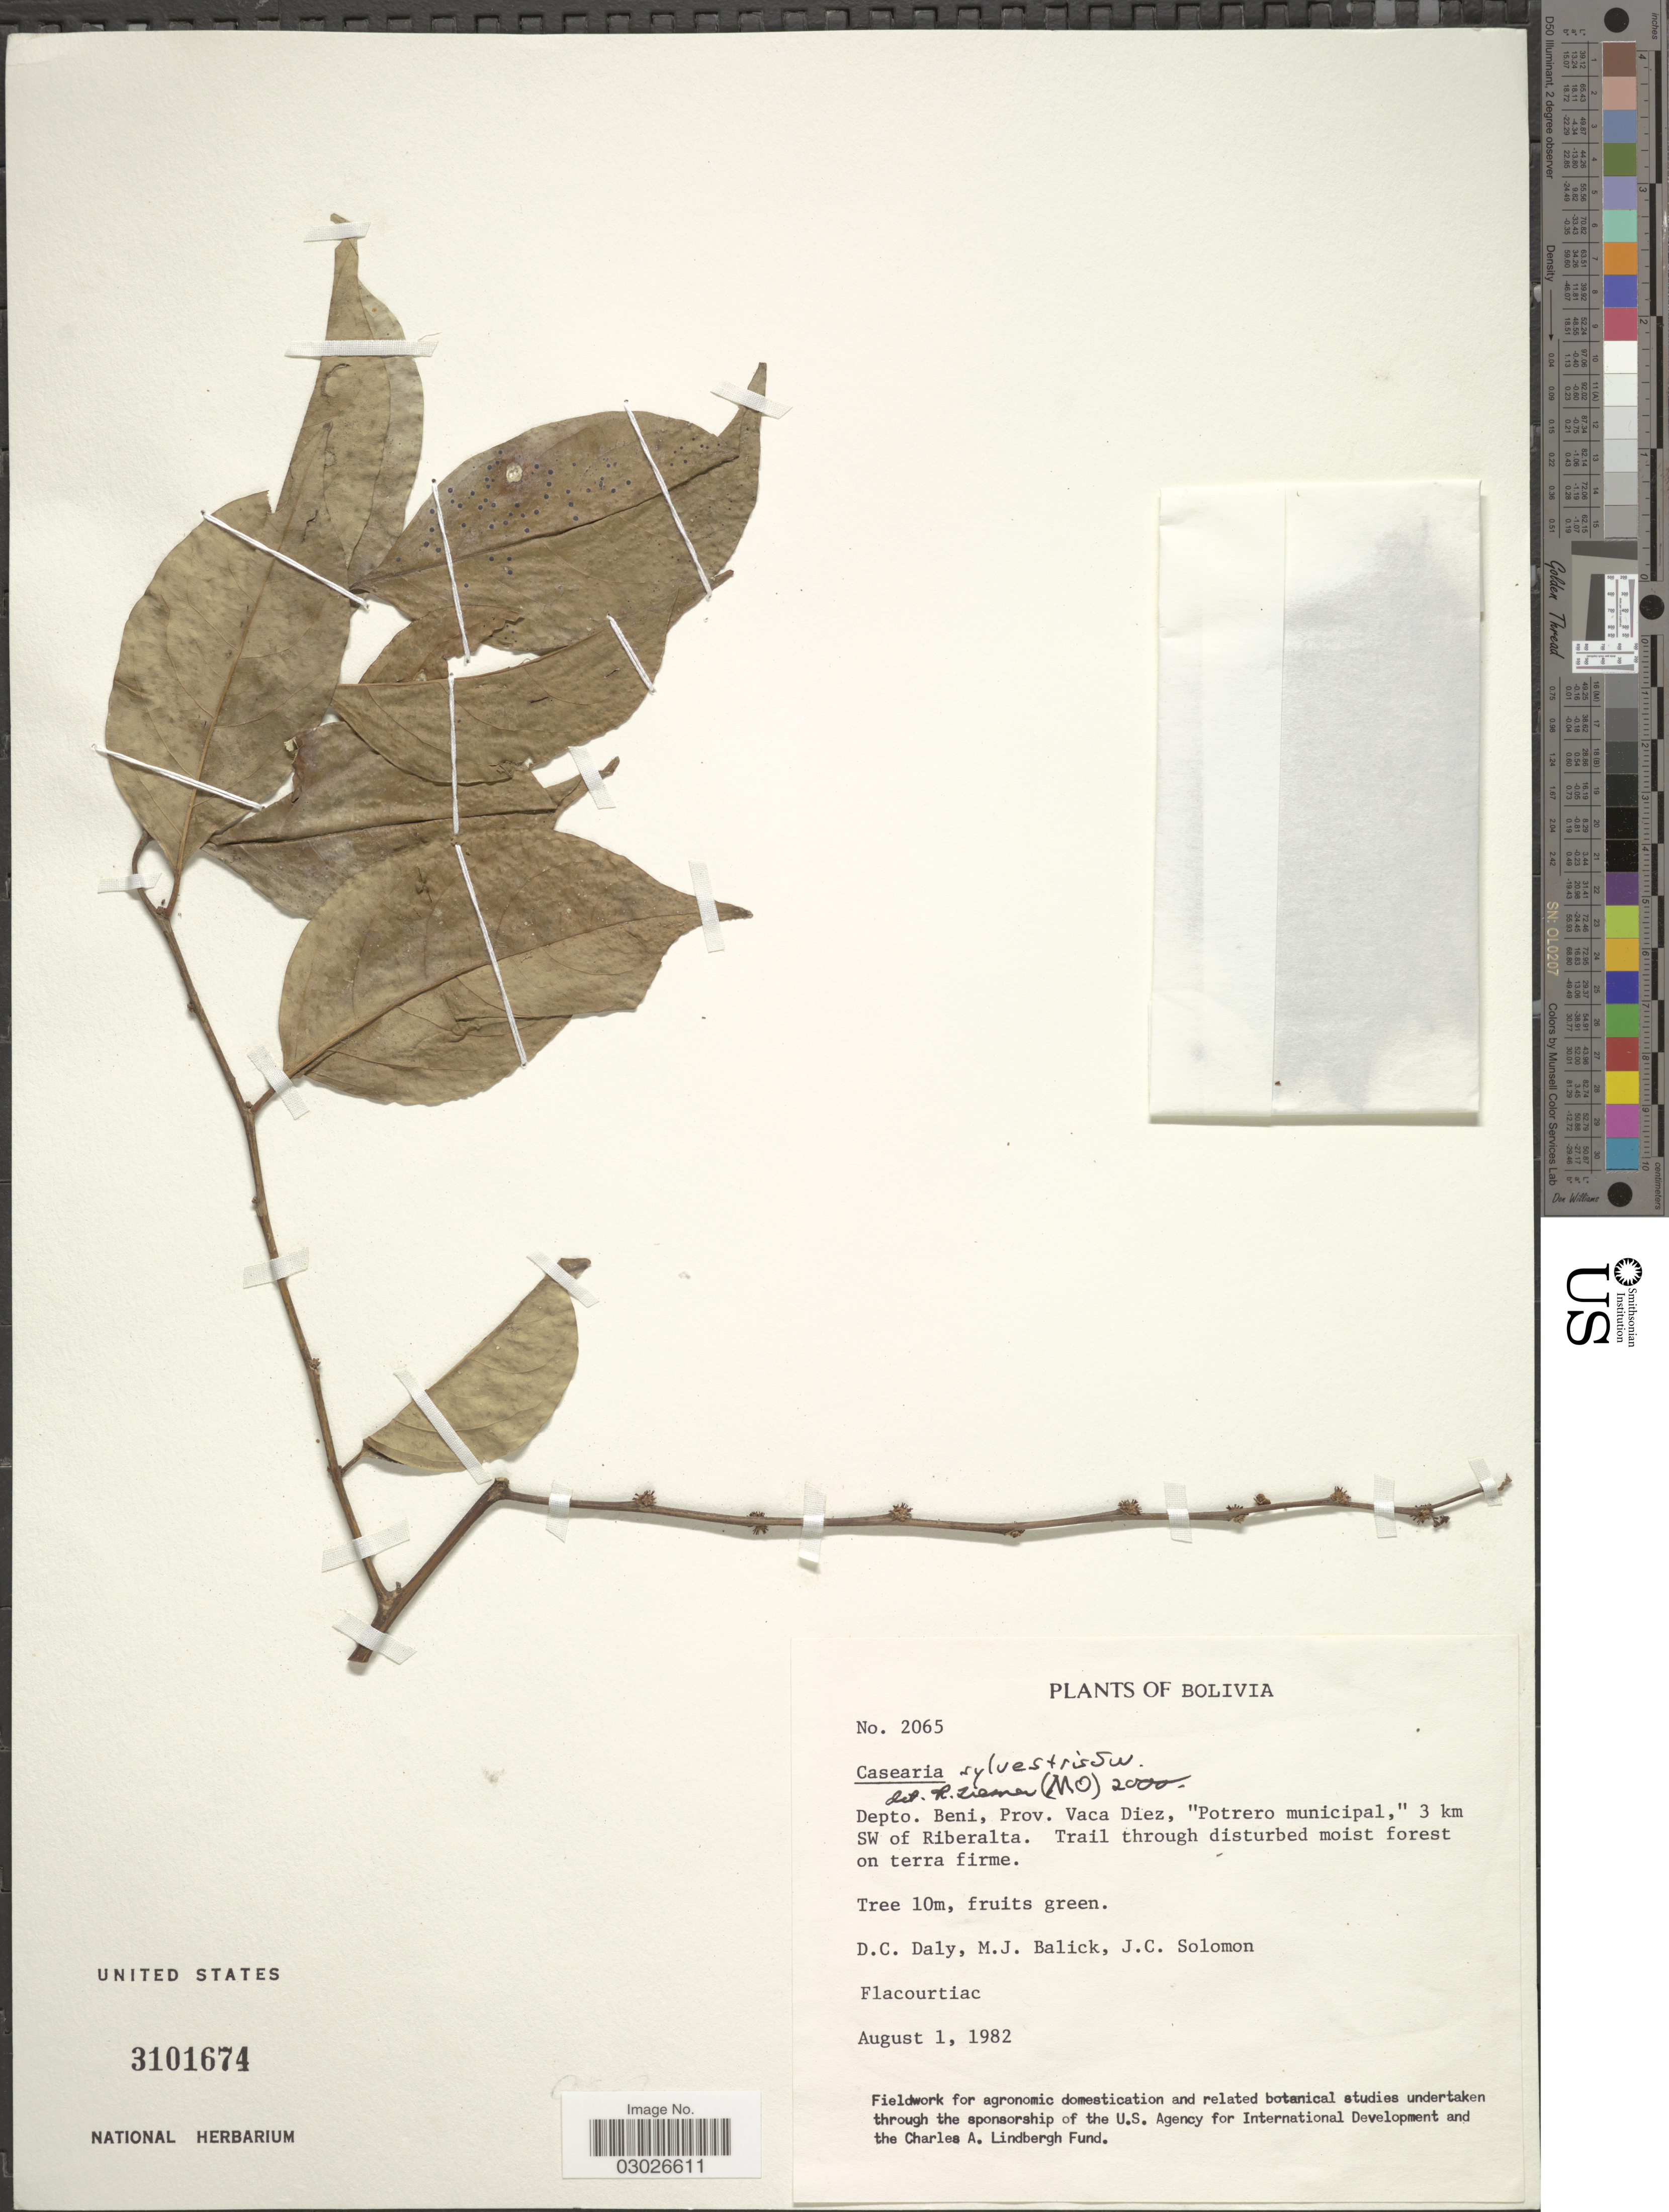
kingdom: Plantae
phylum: Tracheophyta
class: Magnoliopsida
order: Malpighiales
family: Salicaceae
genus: Casearia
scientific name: Casearia sylvestris var. sylvestris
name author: Sw.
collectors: D. C. Daly, M. J. Balick & J. C. Solomon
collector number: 2065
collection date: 1982-08-01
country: Bolivia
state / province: Beni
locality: Depto. Beni, Prov. Vaca Diez, "Potrero municipal", 3 km SW of Riberalta.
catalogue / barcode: US 3101674